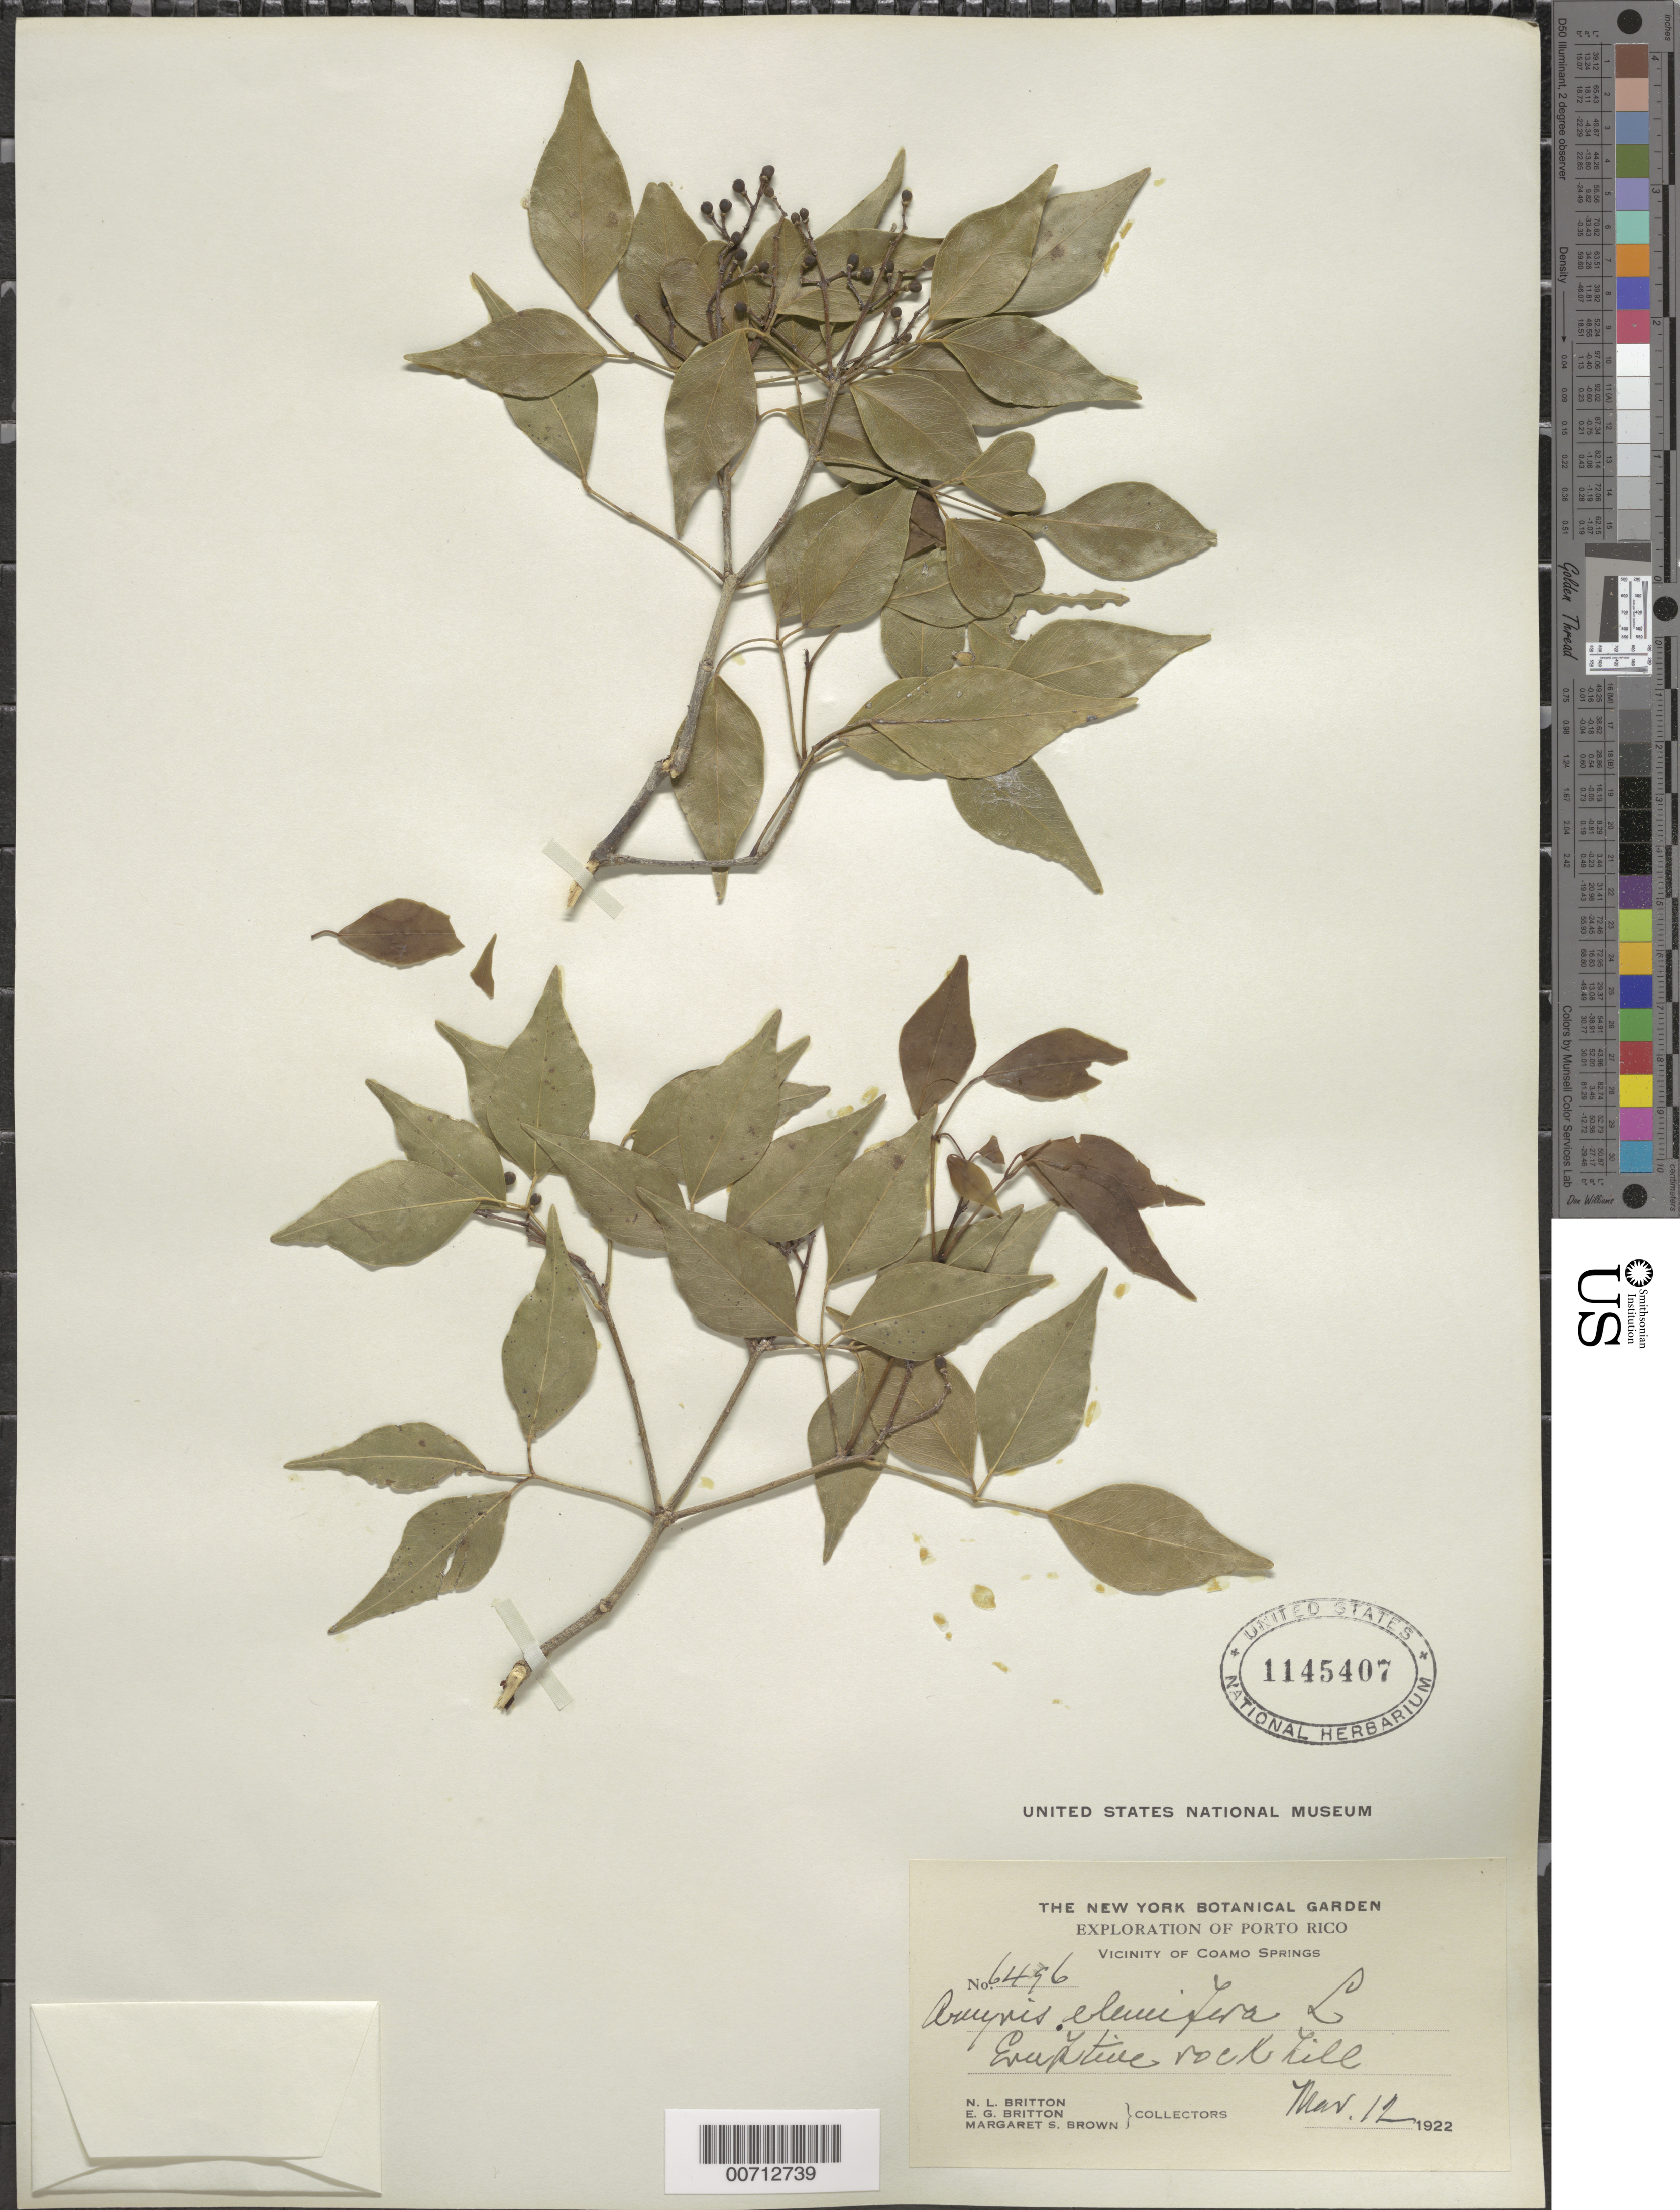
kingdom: Plantae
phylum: Tracheophyta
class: Magnoliopsida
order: Sapindales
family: Rutaceae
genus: Amyris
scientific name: Amyris elemifera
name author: L.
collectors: N. Britton, E. G. Britton & M. S. Brown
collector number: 6496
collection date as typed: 12 Mar 1922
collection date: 1922-03-12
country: Puerto Rico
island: Greater Antilles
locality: Coamo Springs, Eruptive rock hill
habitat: Eruptive Rock hill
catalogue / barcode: US 1145407